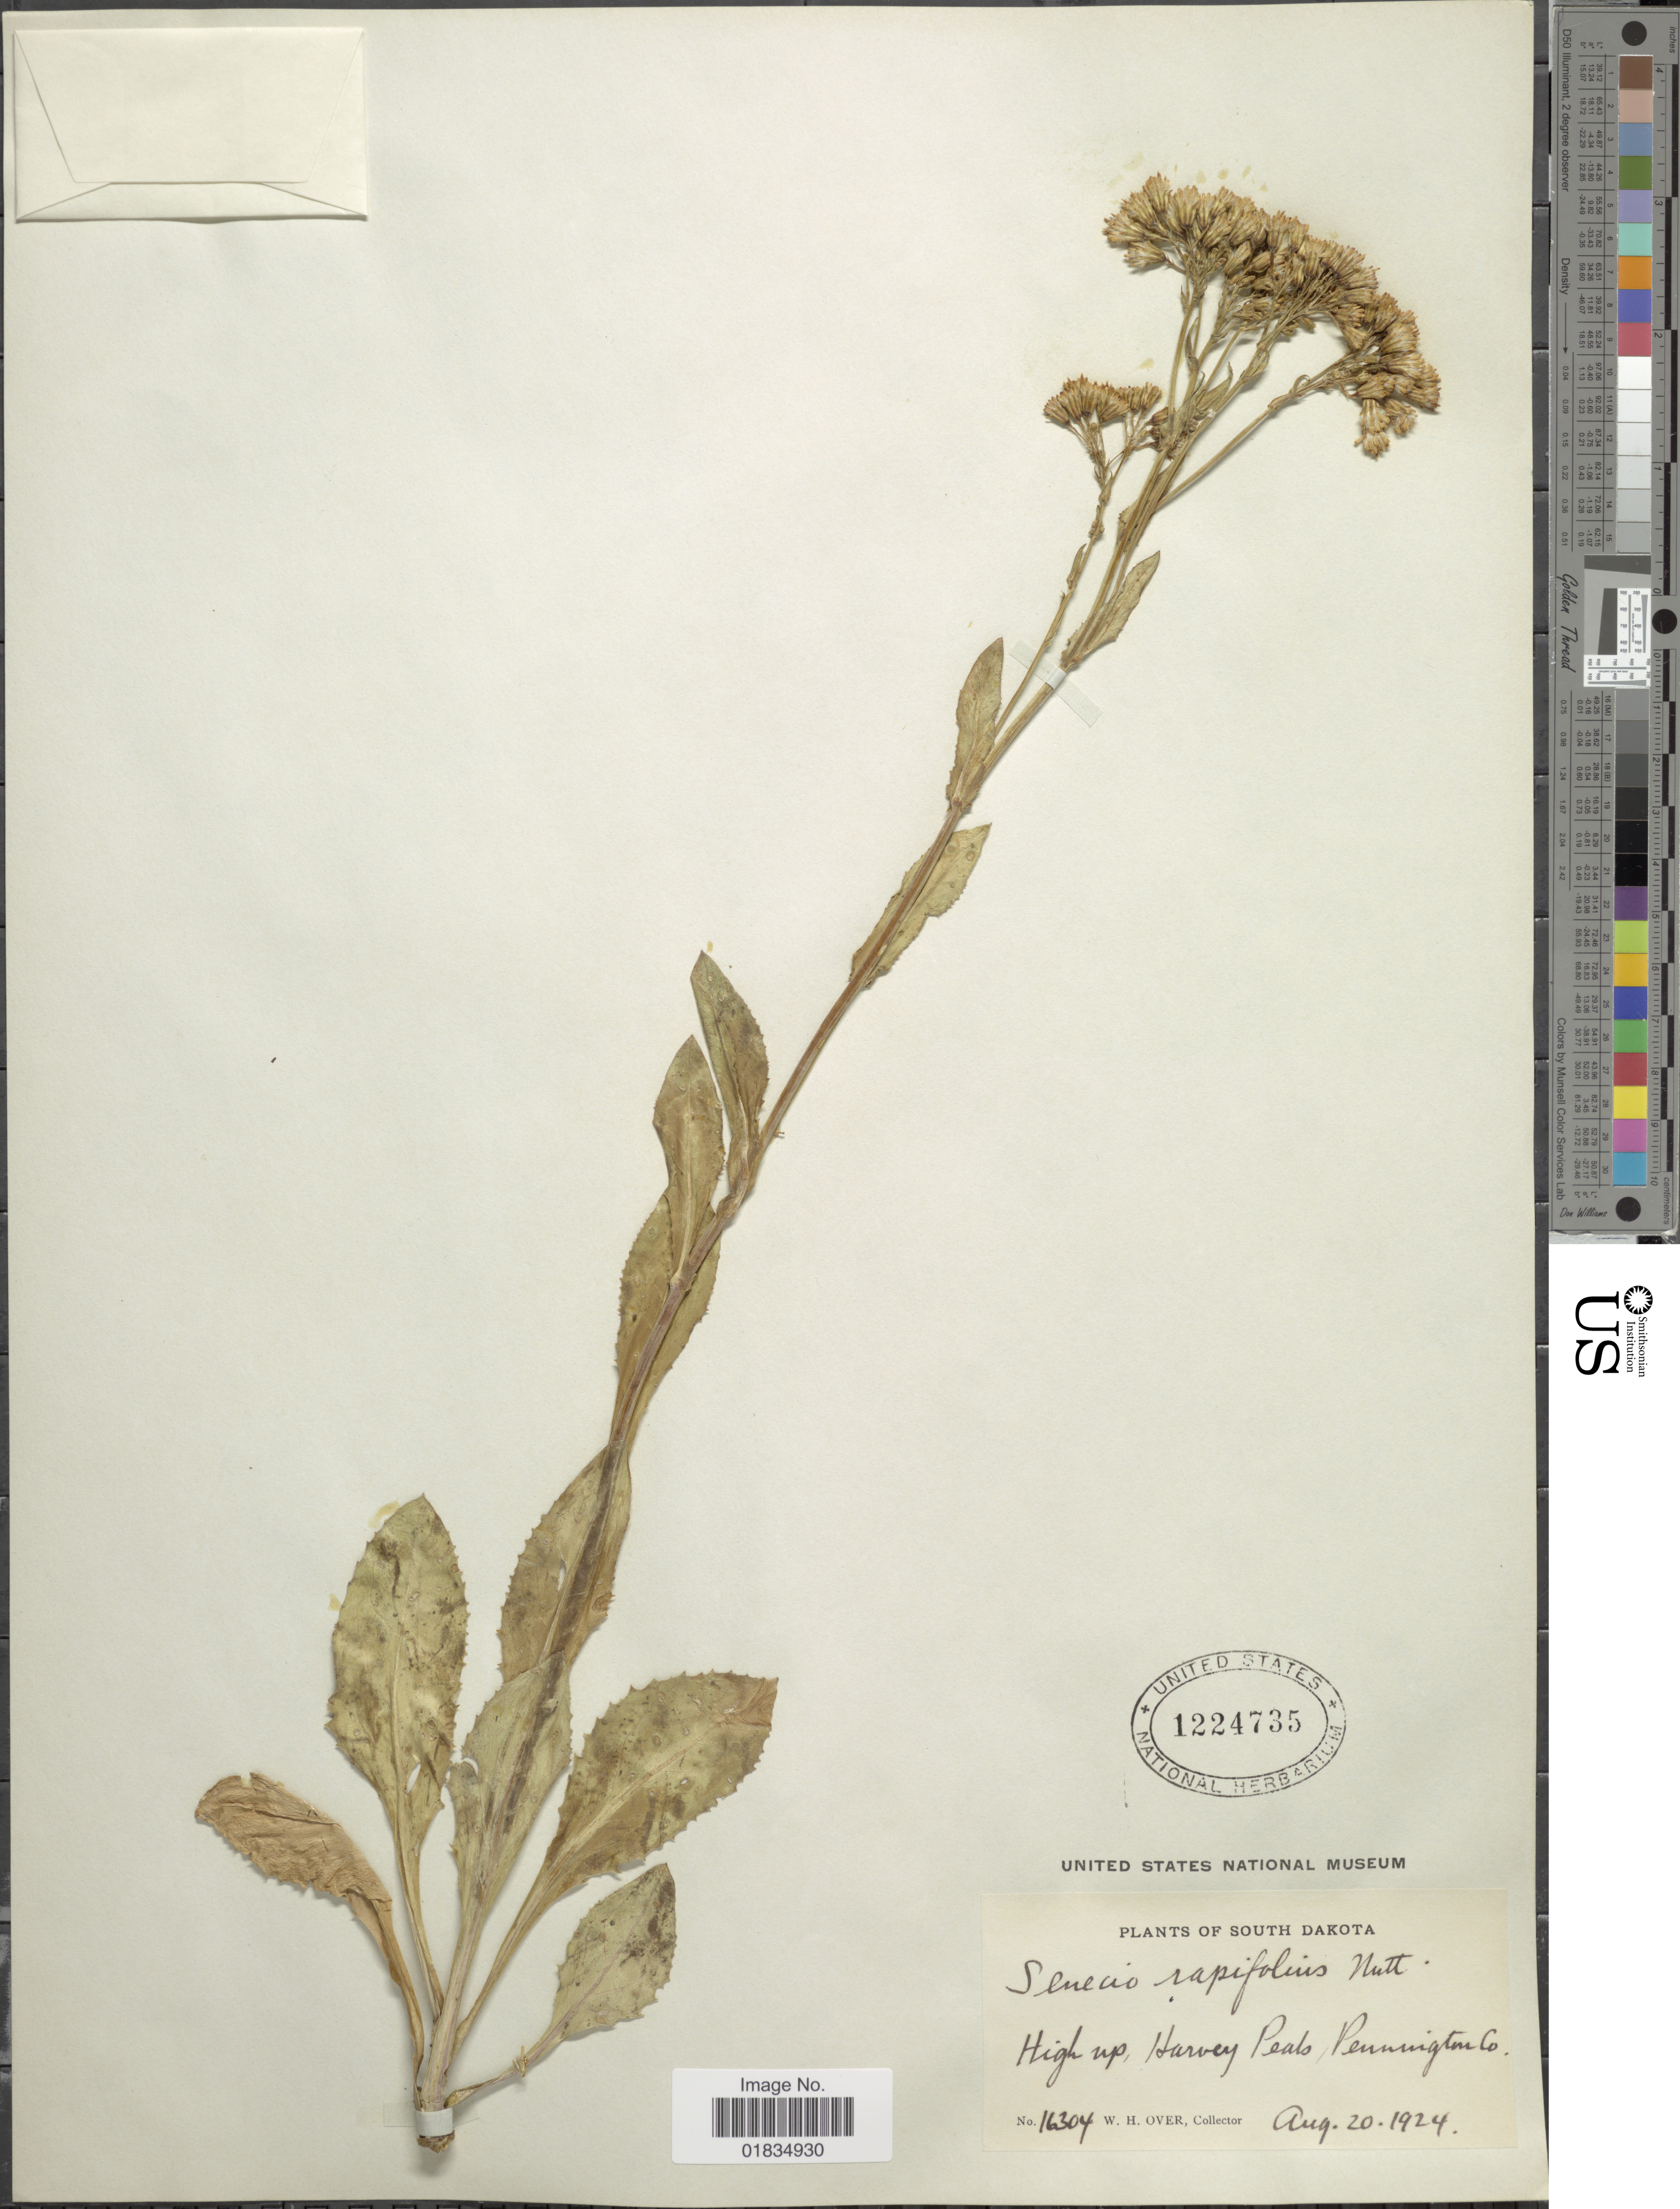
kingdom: Plantae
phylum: Tracheophyta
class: Magnoliopsida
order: Asterales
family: Asteraceae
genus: Senecio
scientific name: Senecio rapifolius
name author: Nutt.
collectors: W. Over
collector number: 16304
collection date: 1924-08-20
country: United States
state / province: South Dakota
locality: Harney Peak, Pennington Co.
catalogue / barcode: US 1224735